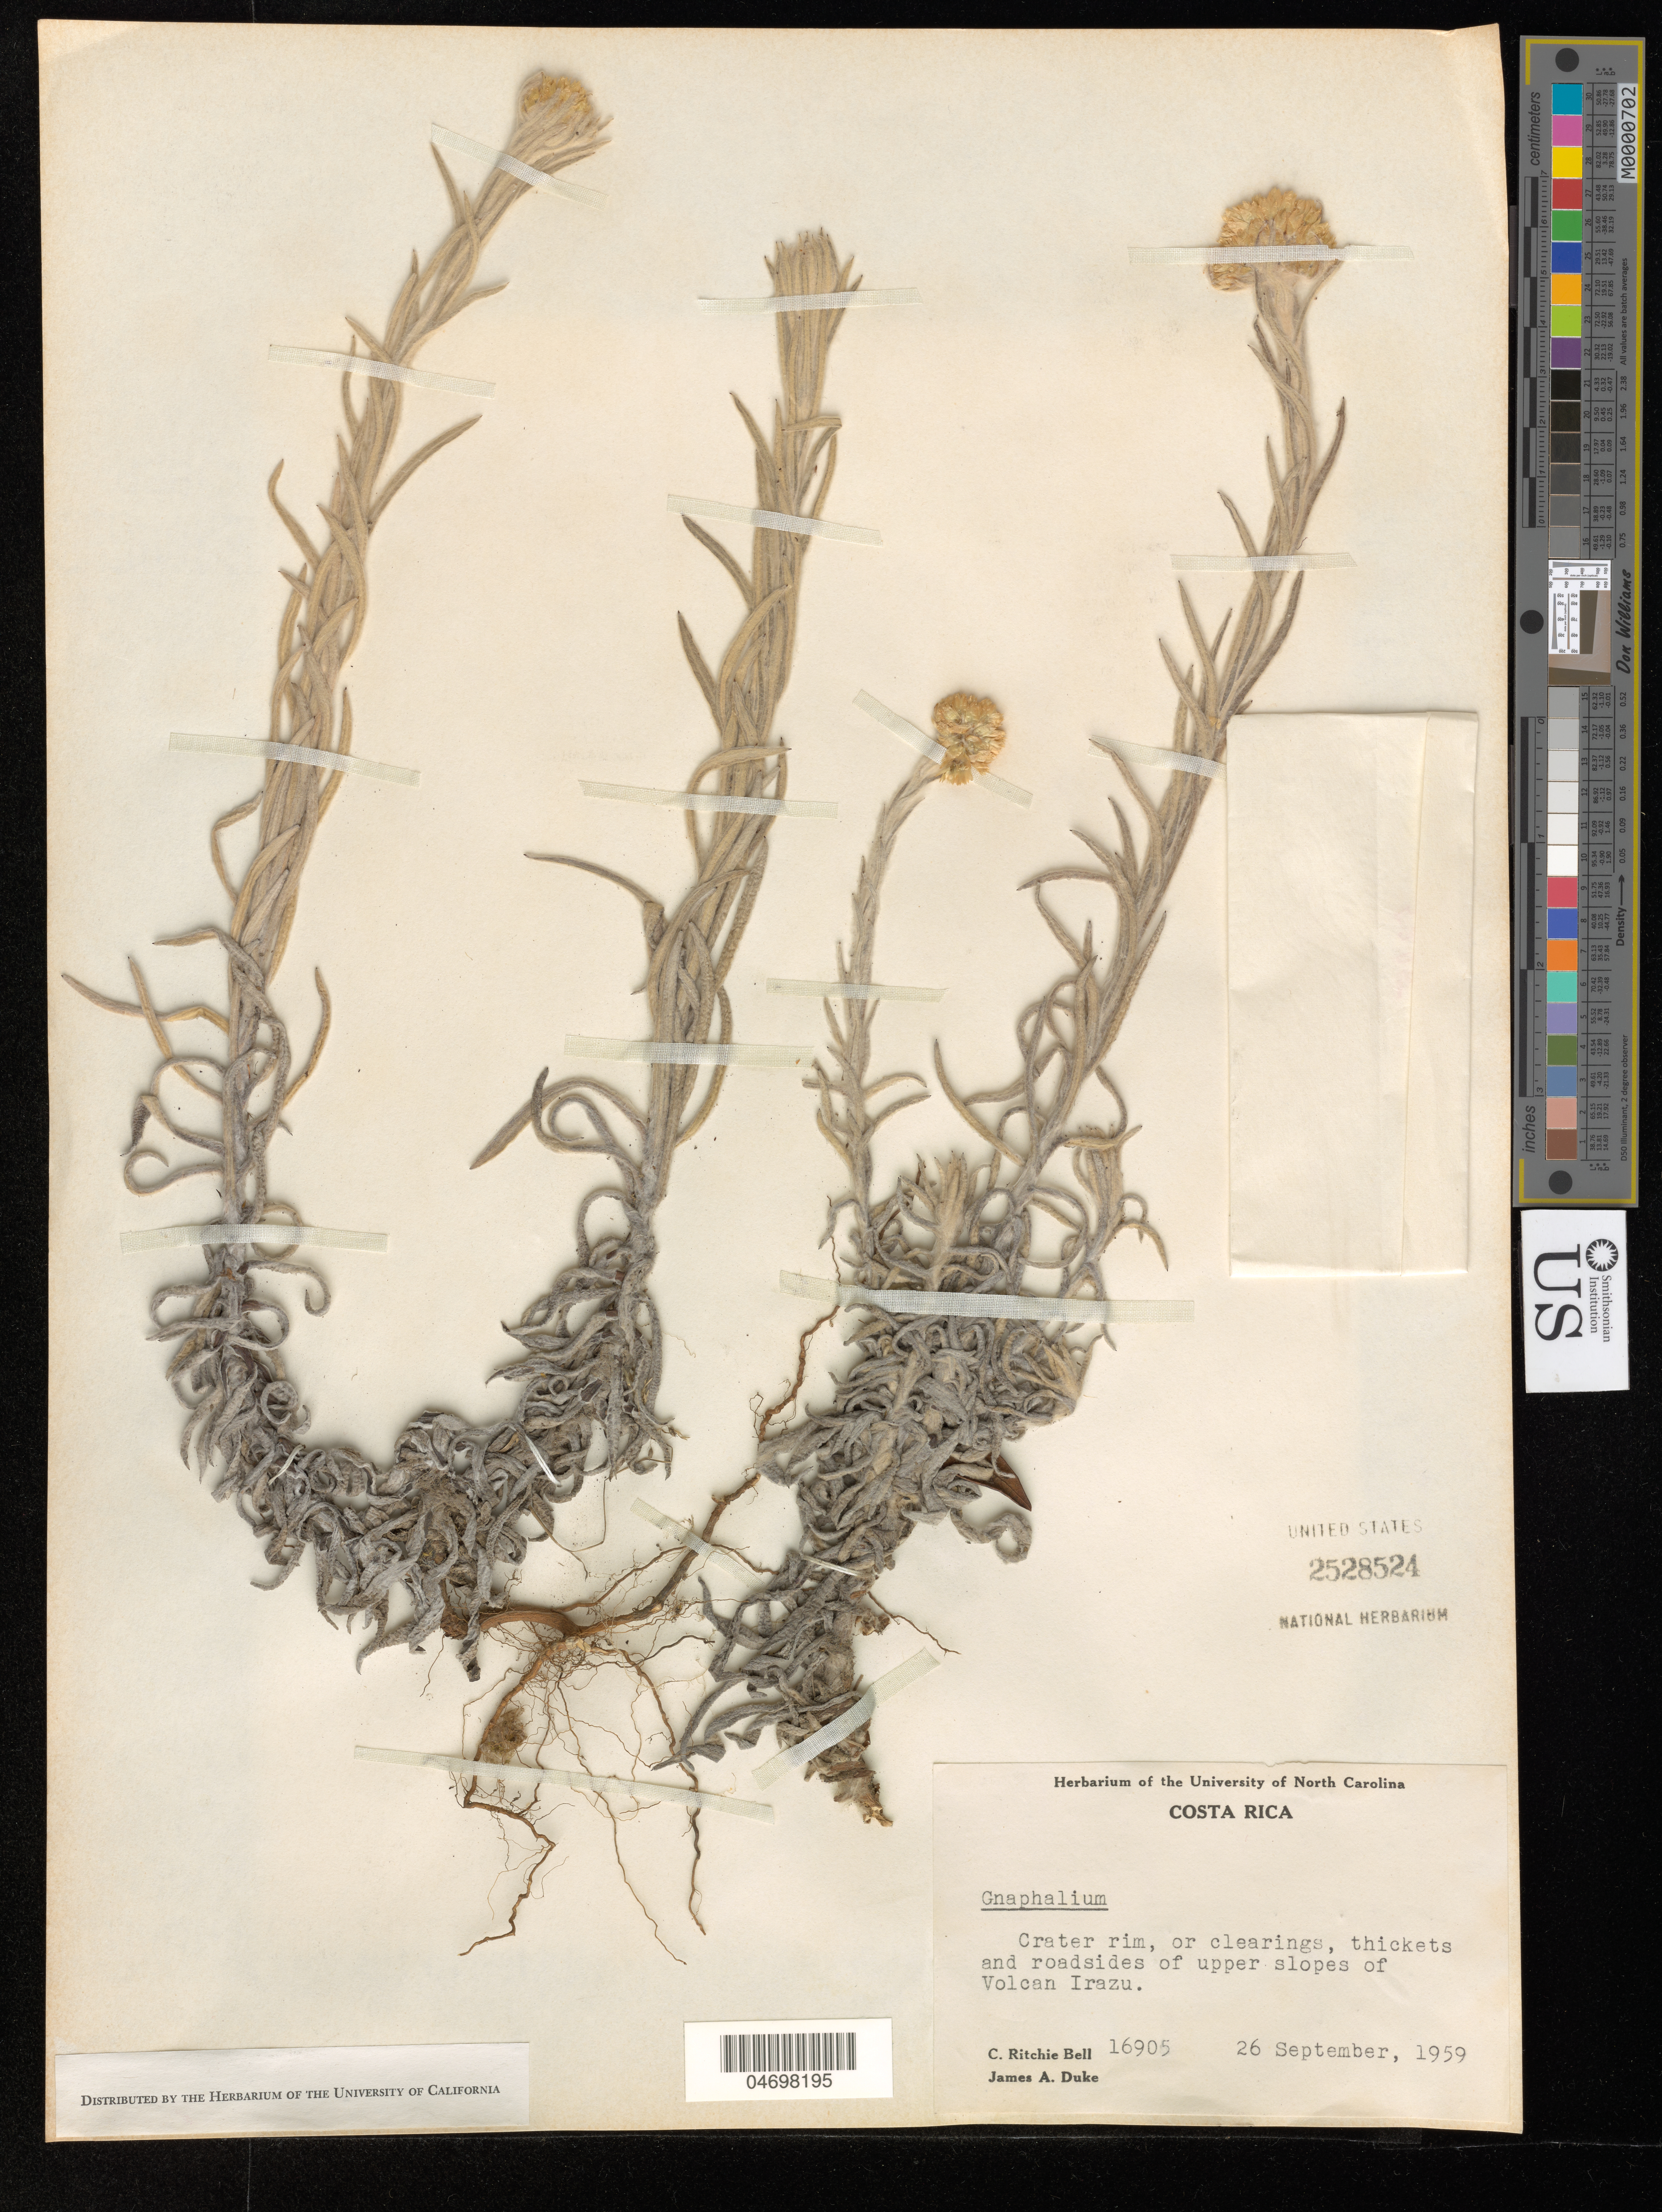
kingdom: Plantae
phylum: Tracheophyta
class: Magnoliopsida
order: Asterales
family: Asteraceae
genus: Pseudognaphalium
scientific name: Pseudognaphalium pruskii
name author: G.L. Nesom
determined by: Nesom, Guy L.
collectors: C. R. Bell & J. A. Duke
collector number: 16905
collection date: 1959-09-26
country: Costa Rica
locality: Crater rim, or clearings, thickets and roadsides of upper slopes of Volcan Irazu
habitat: Thickets and roadsides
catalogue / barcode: US 2528524